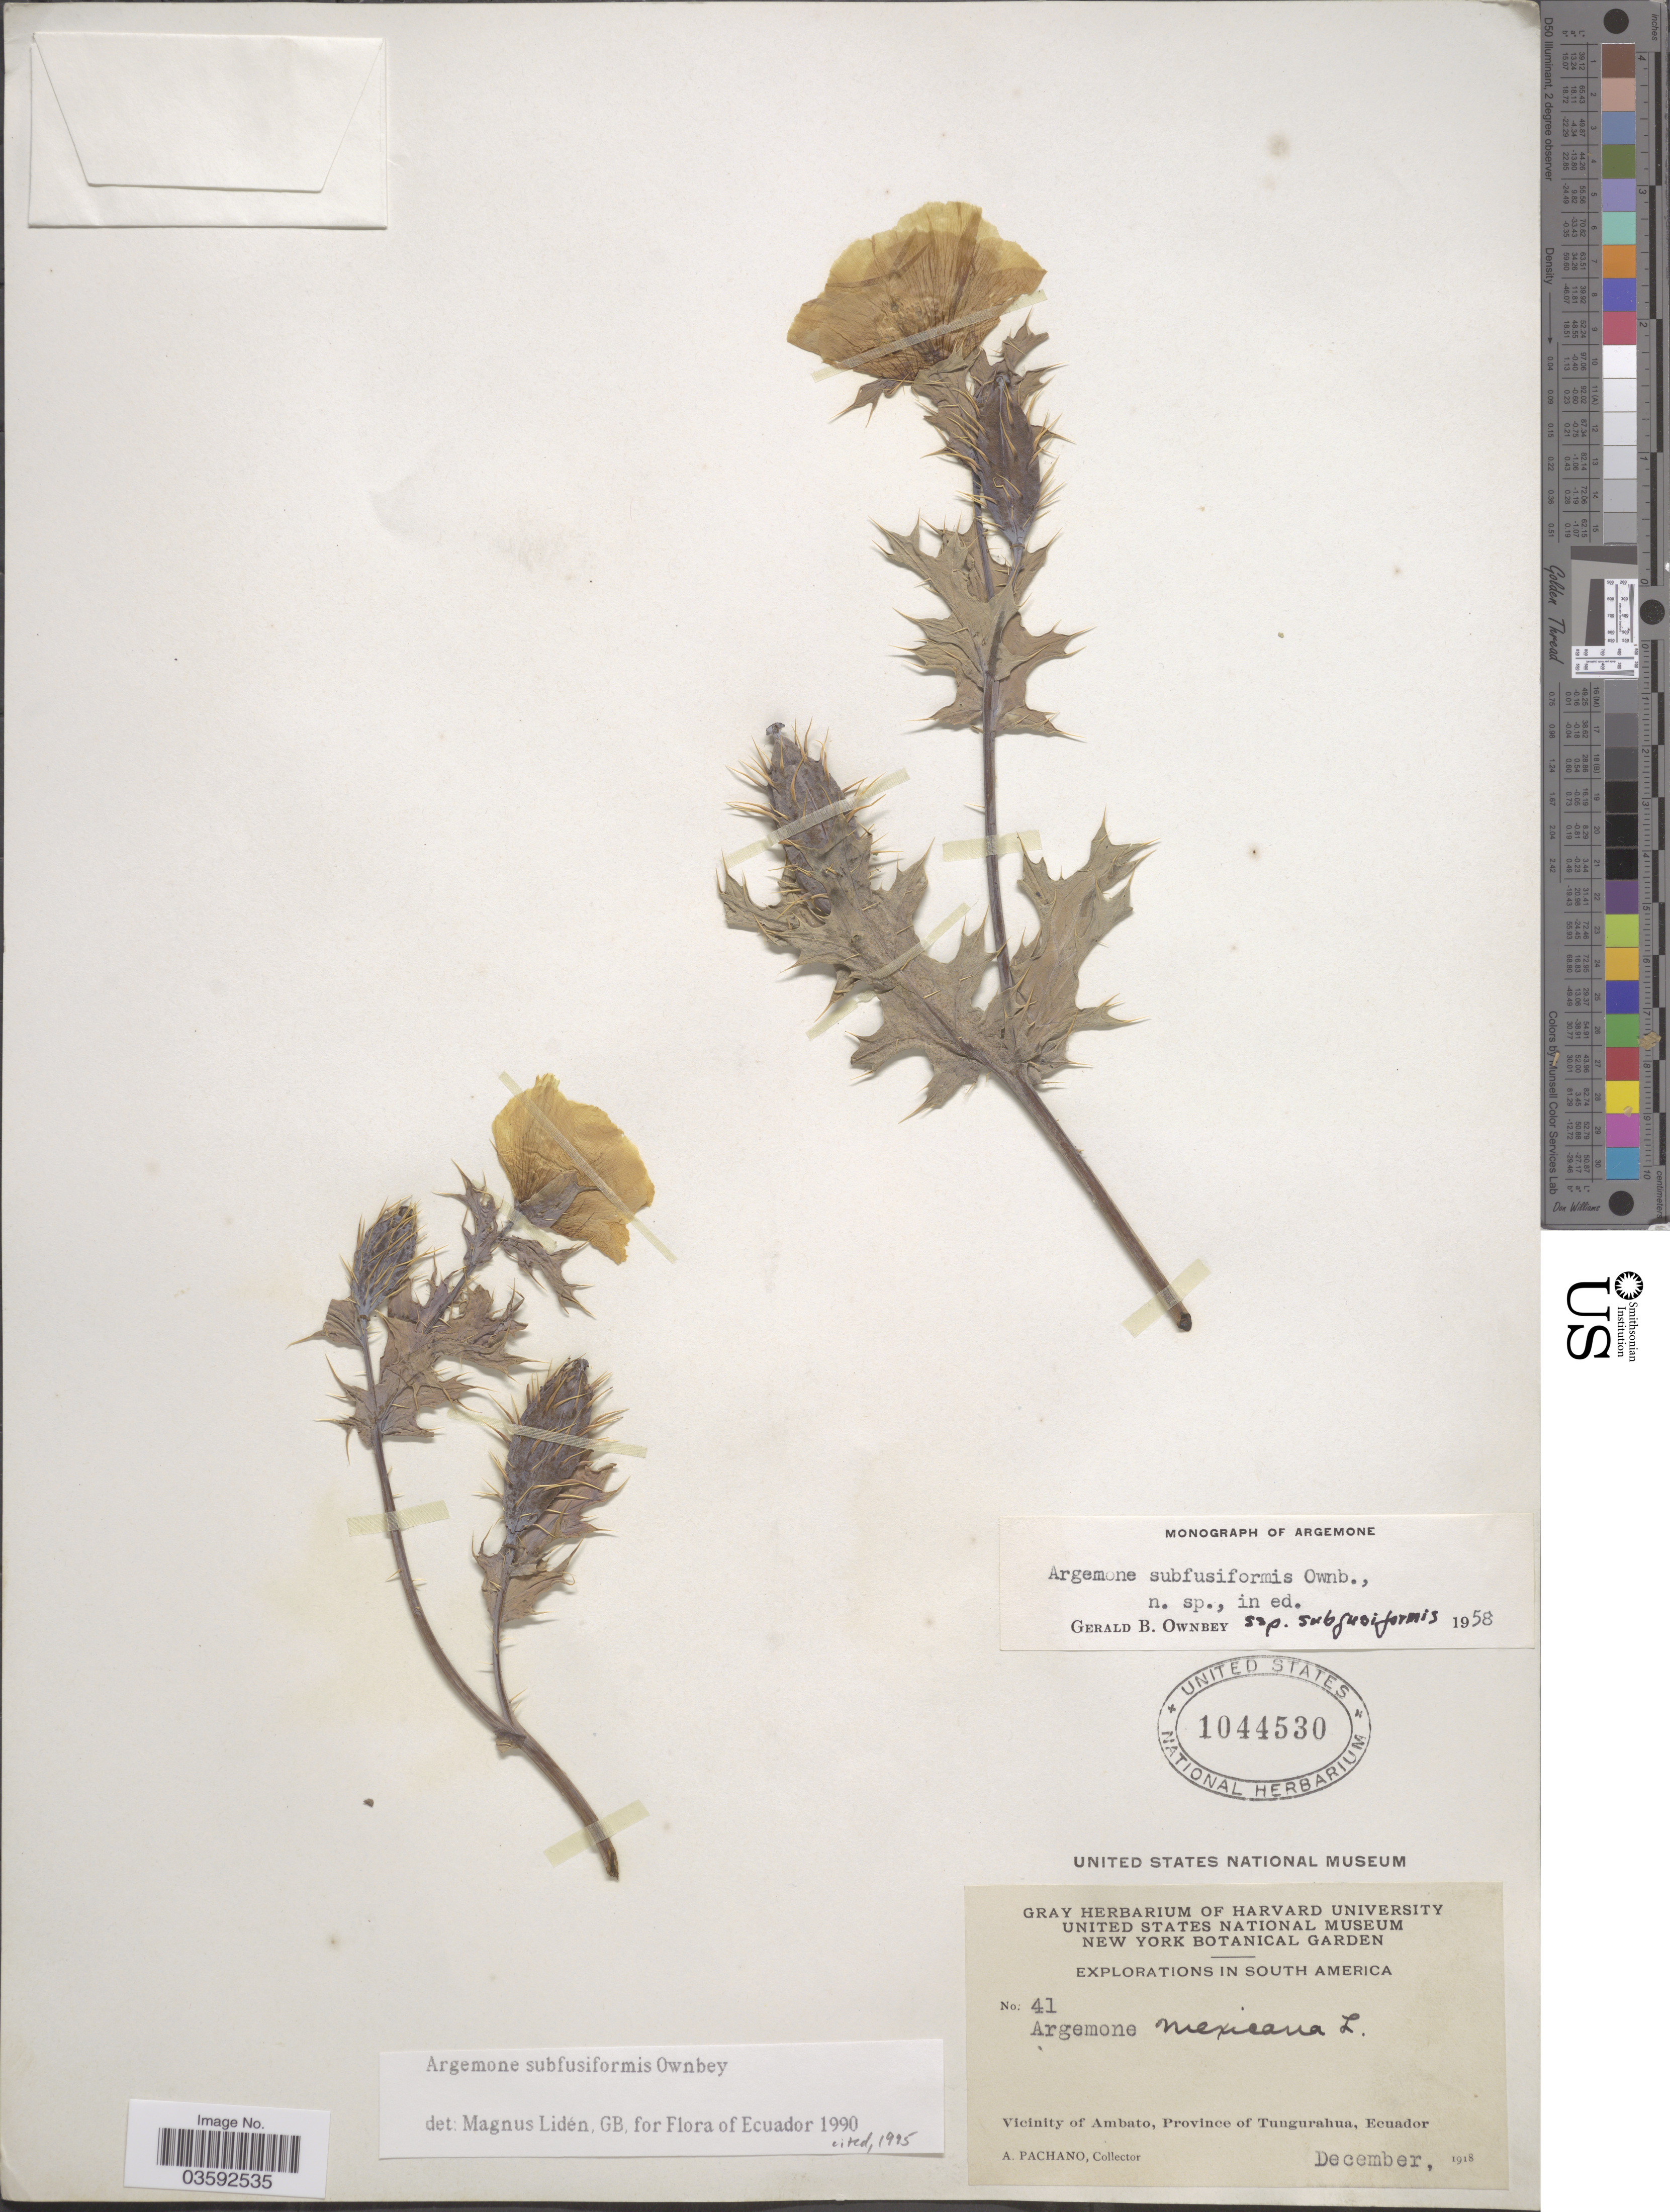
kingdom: Plantae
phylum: Tracheophyta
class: Magnoliopsida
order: Ranunculales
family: Papaveraceae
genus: Argemone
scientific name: Argemone subfusiformis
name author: G.B. Ownbey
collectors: A. Pachano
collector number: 41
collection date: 1918-12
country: Ecuador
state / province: Tungurahua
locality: Vicinity of Ambato.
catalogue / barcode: US 1044530